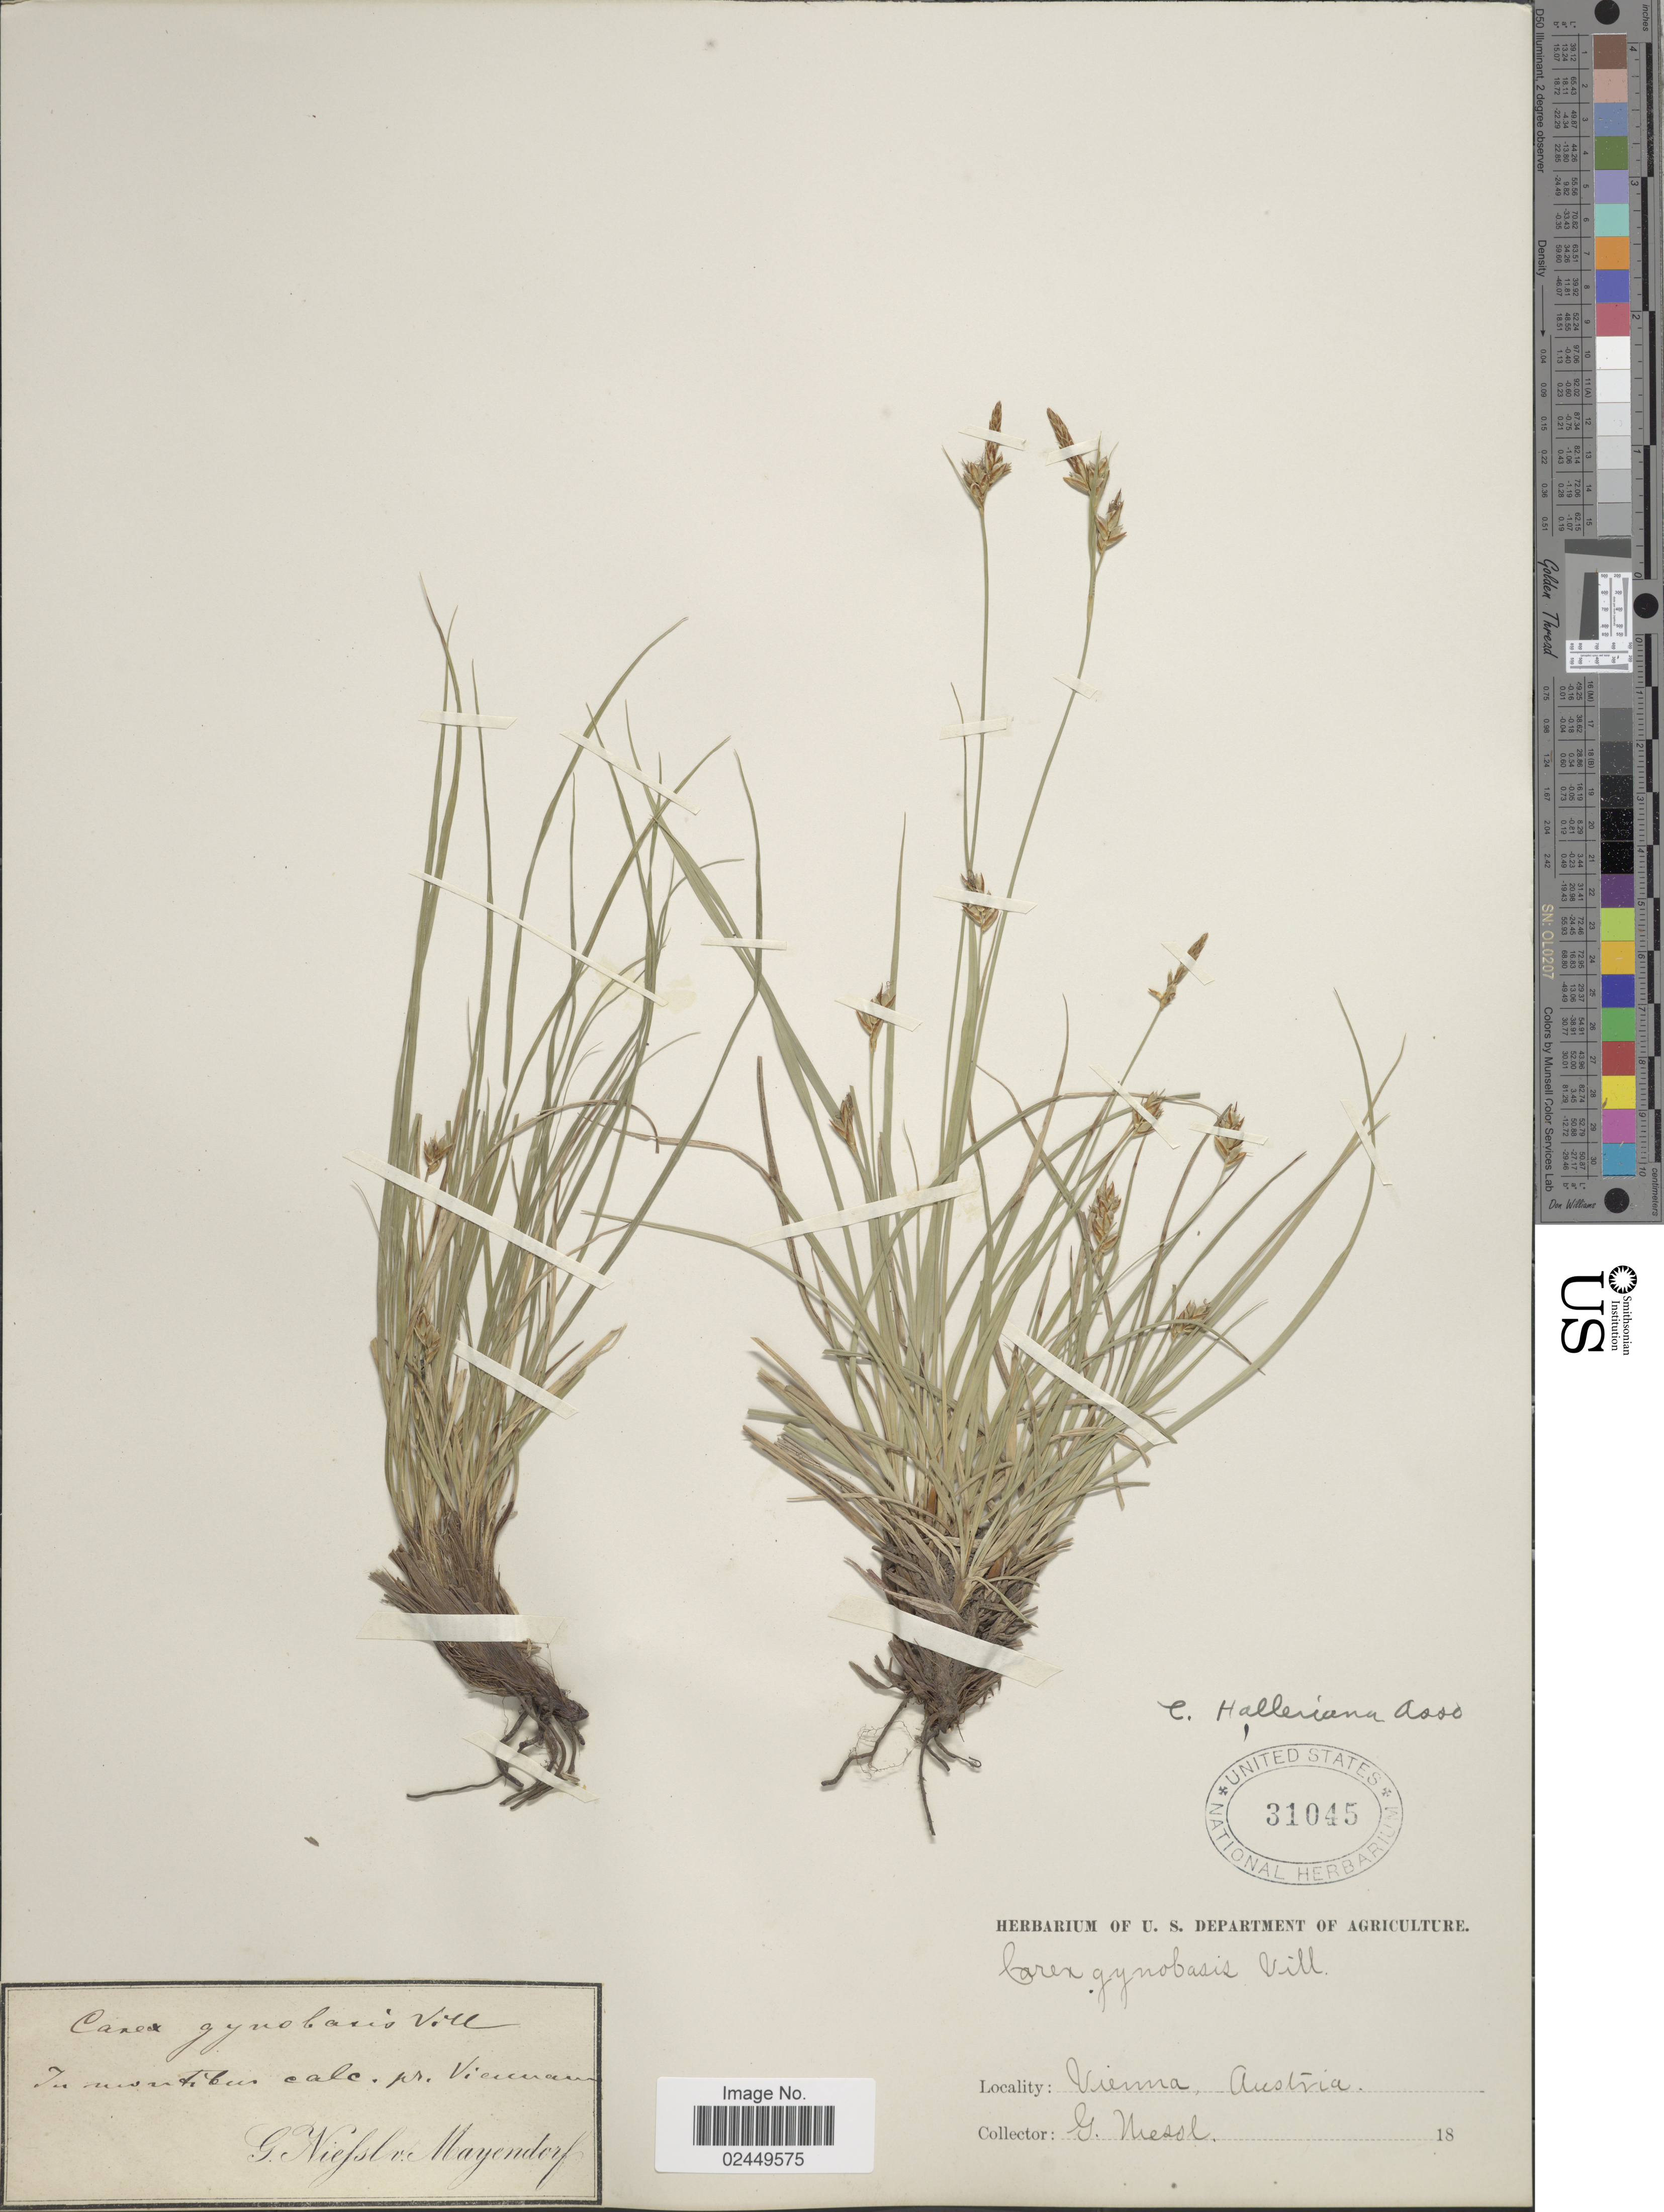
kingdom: Plantae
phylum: Tracheophyta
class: Liliopsida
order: Poales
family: Cyperaceae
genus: Carex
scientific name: Carex halleriana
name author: Asso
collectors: G. Niessl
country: Austria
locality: Vienna, In aust [illegible text] calc. pr. Vienna Austria.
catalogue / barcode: US 31045